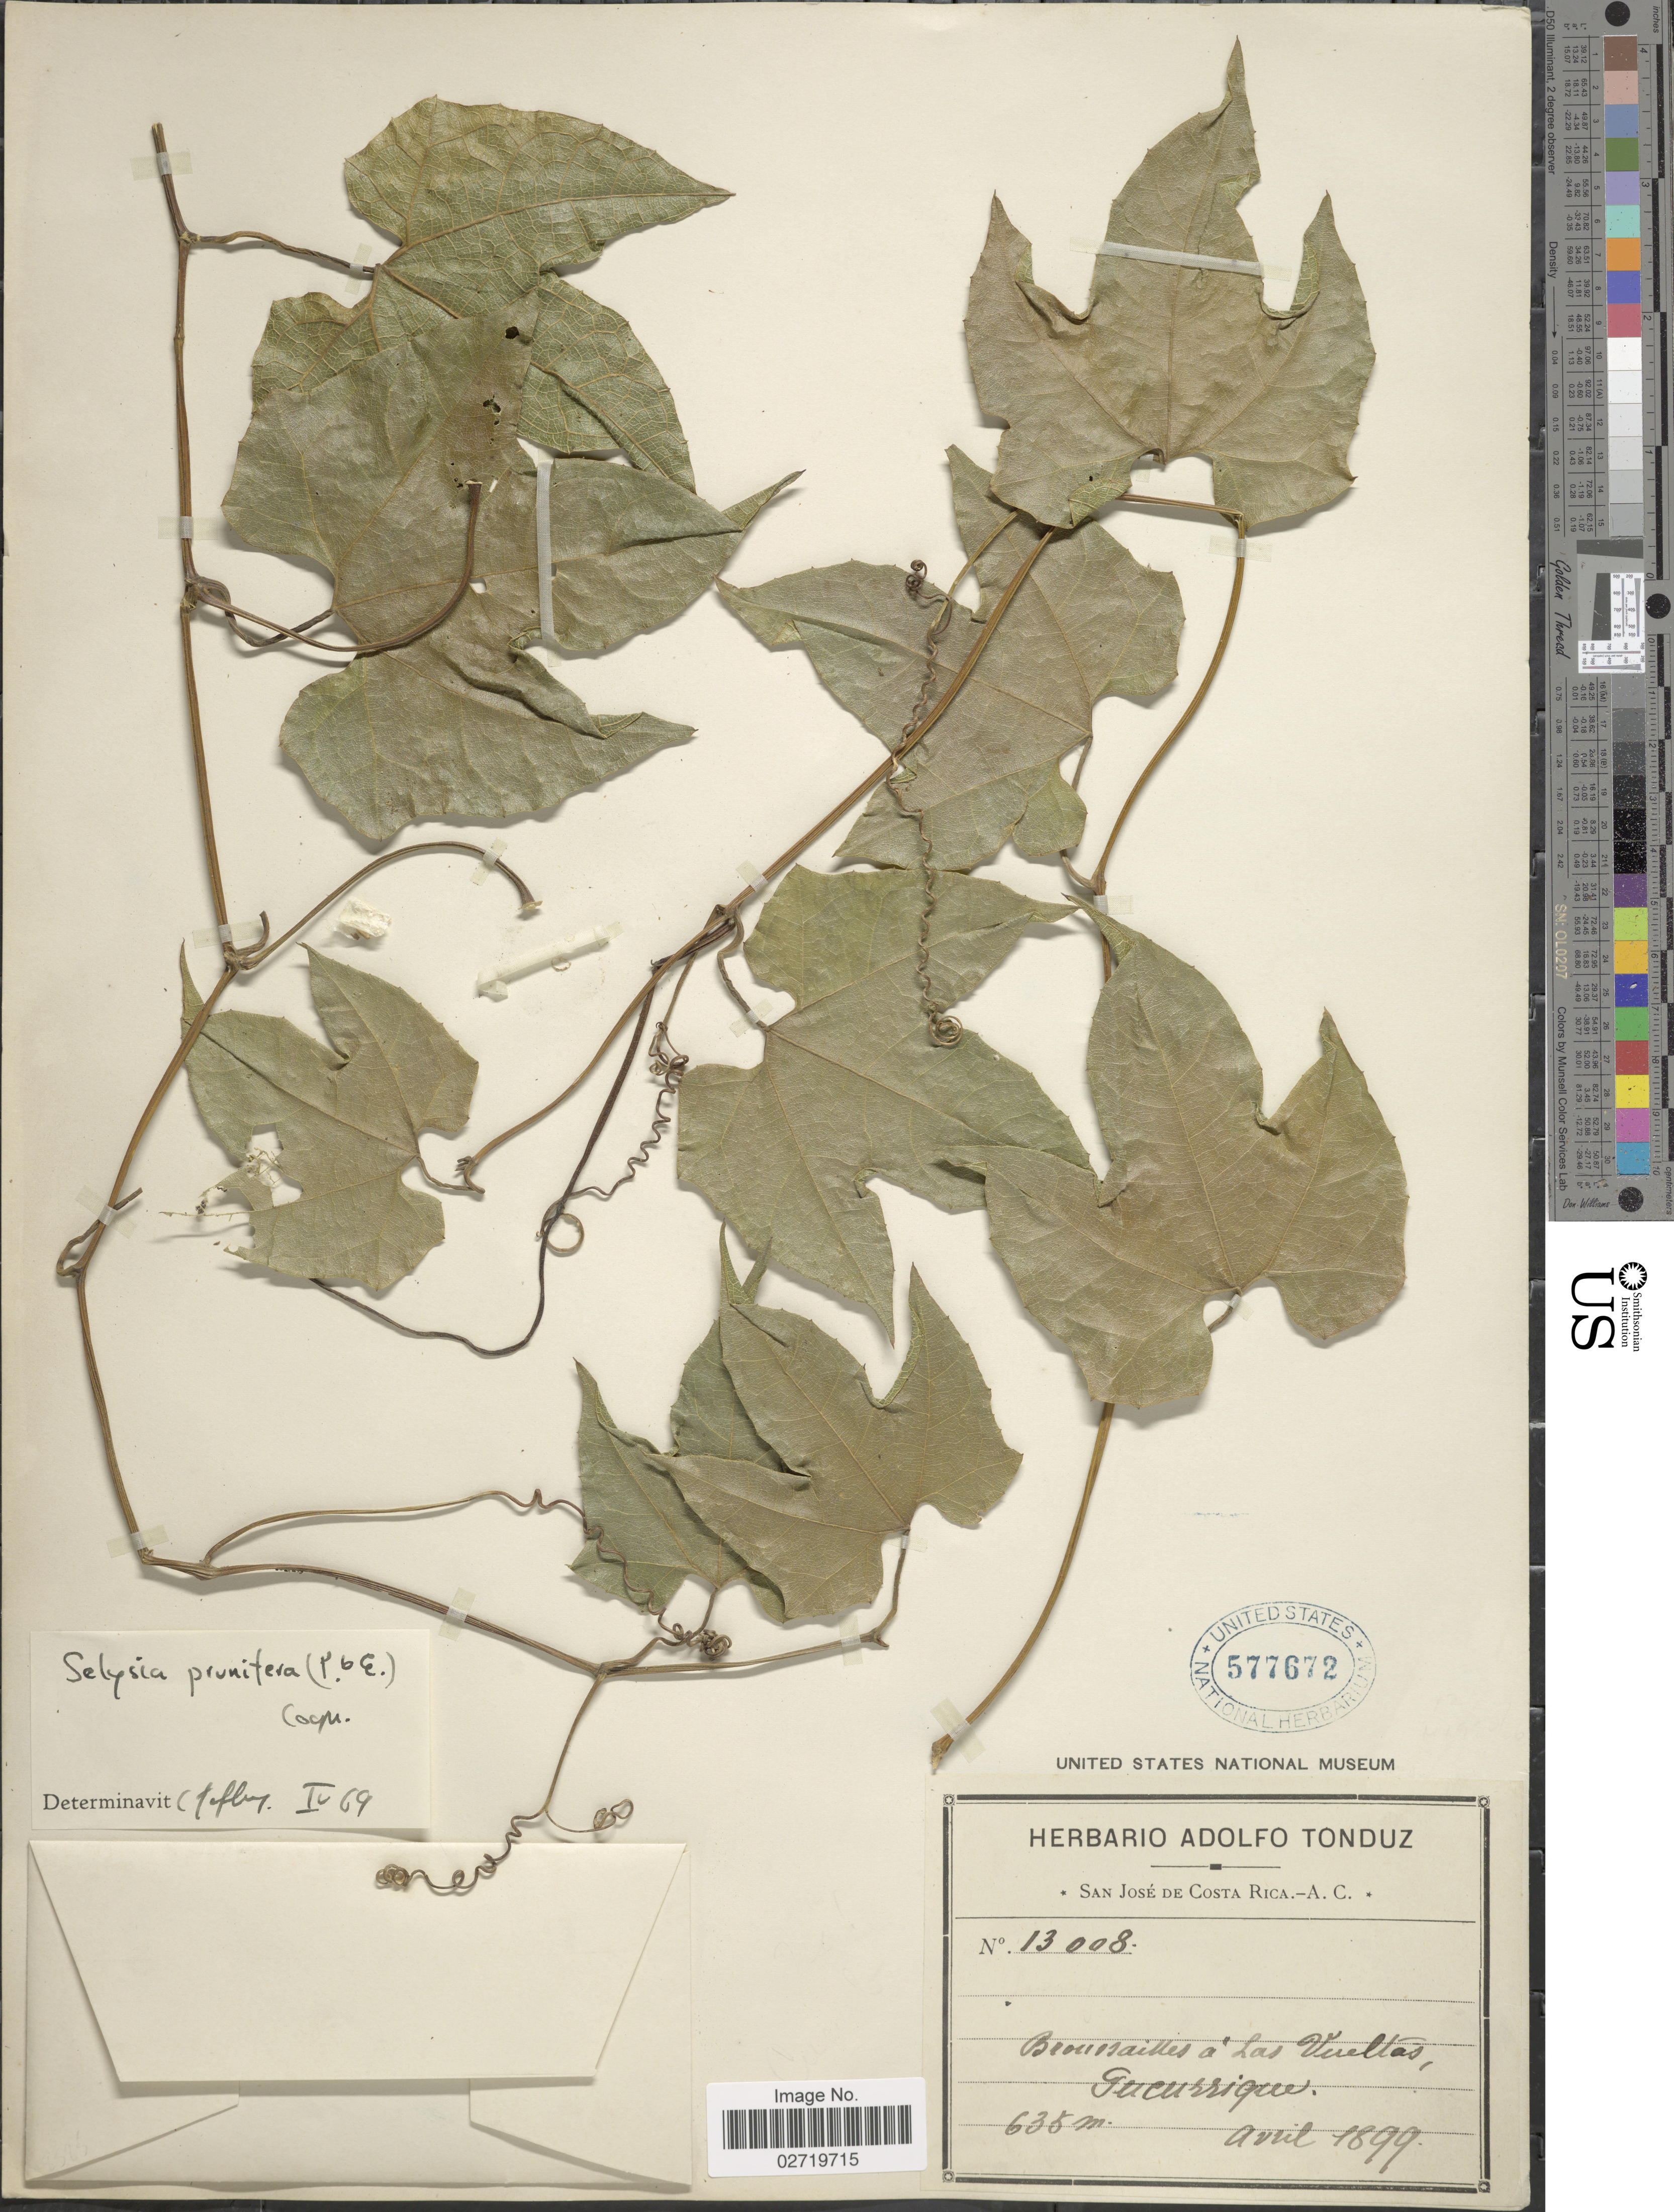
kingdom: Plantae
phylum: Tracheophyta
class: Magnoliopsida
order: Cucurbitales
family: Cucurbitaceae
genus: Selysia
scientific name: Selysia prunifera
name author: (Poepp. & Endl.) Cogn.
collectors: ex Herb. Adolfo Tonduz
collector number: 13008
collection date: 1899-04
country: Costa Rica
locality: Broussailles a Las Vueltas, Tucurrique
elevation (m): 635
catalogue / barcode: US 577672